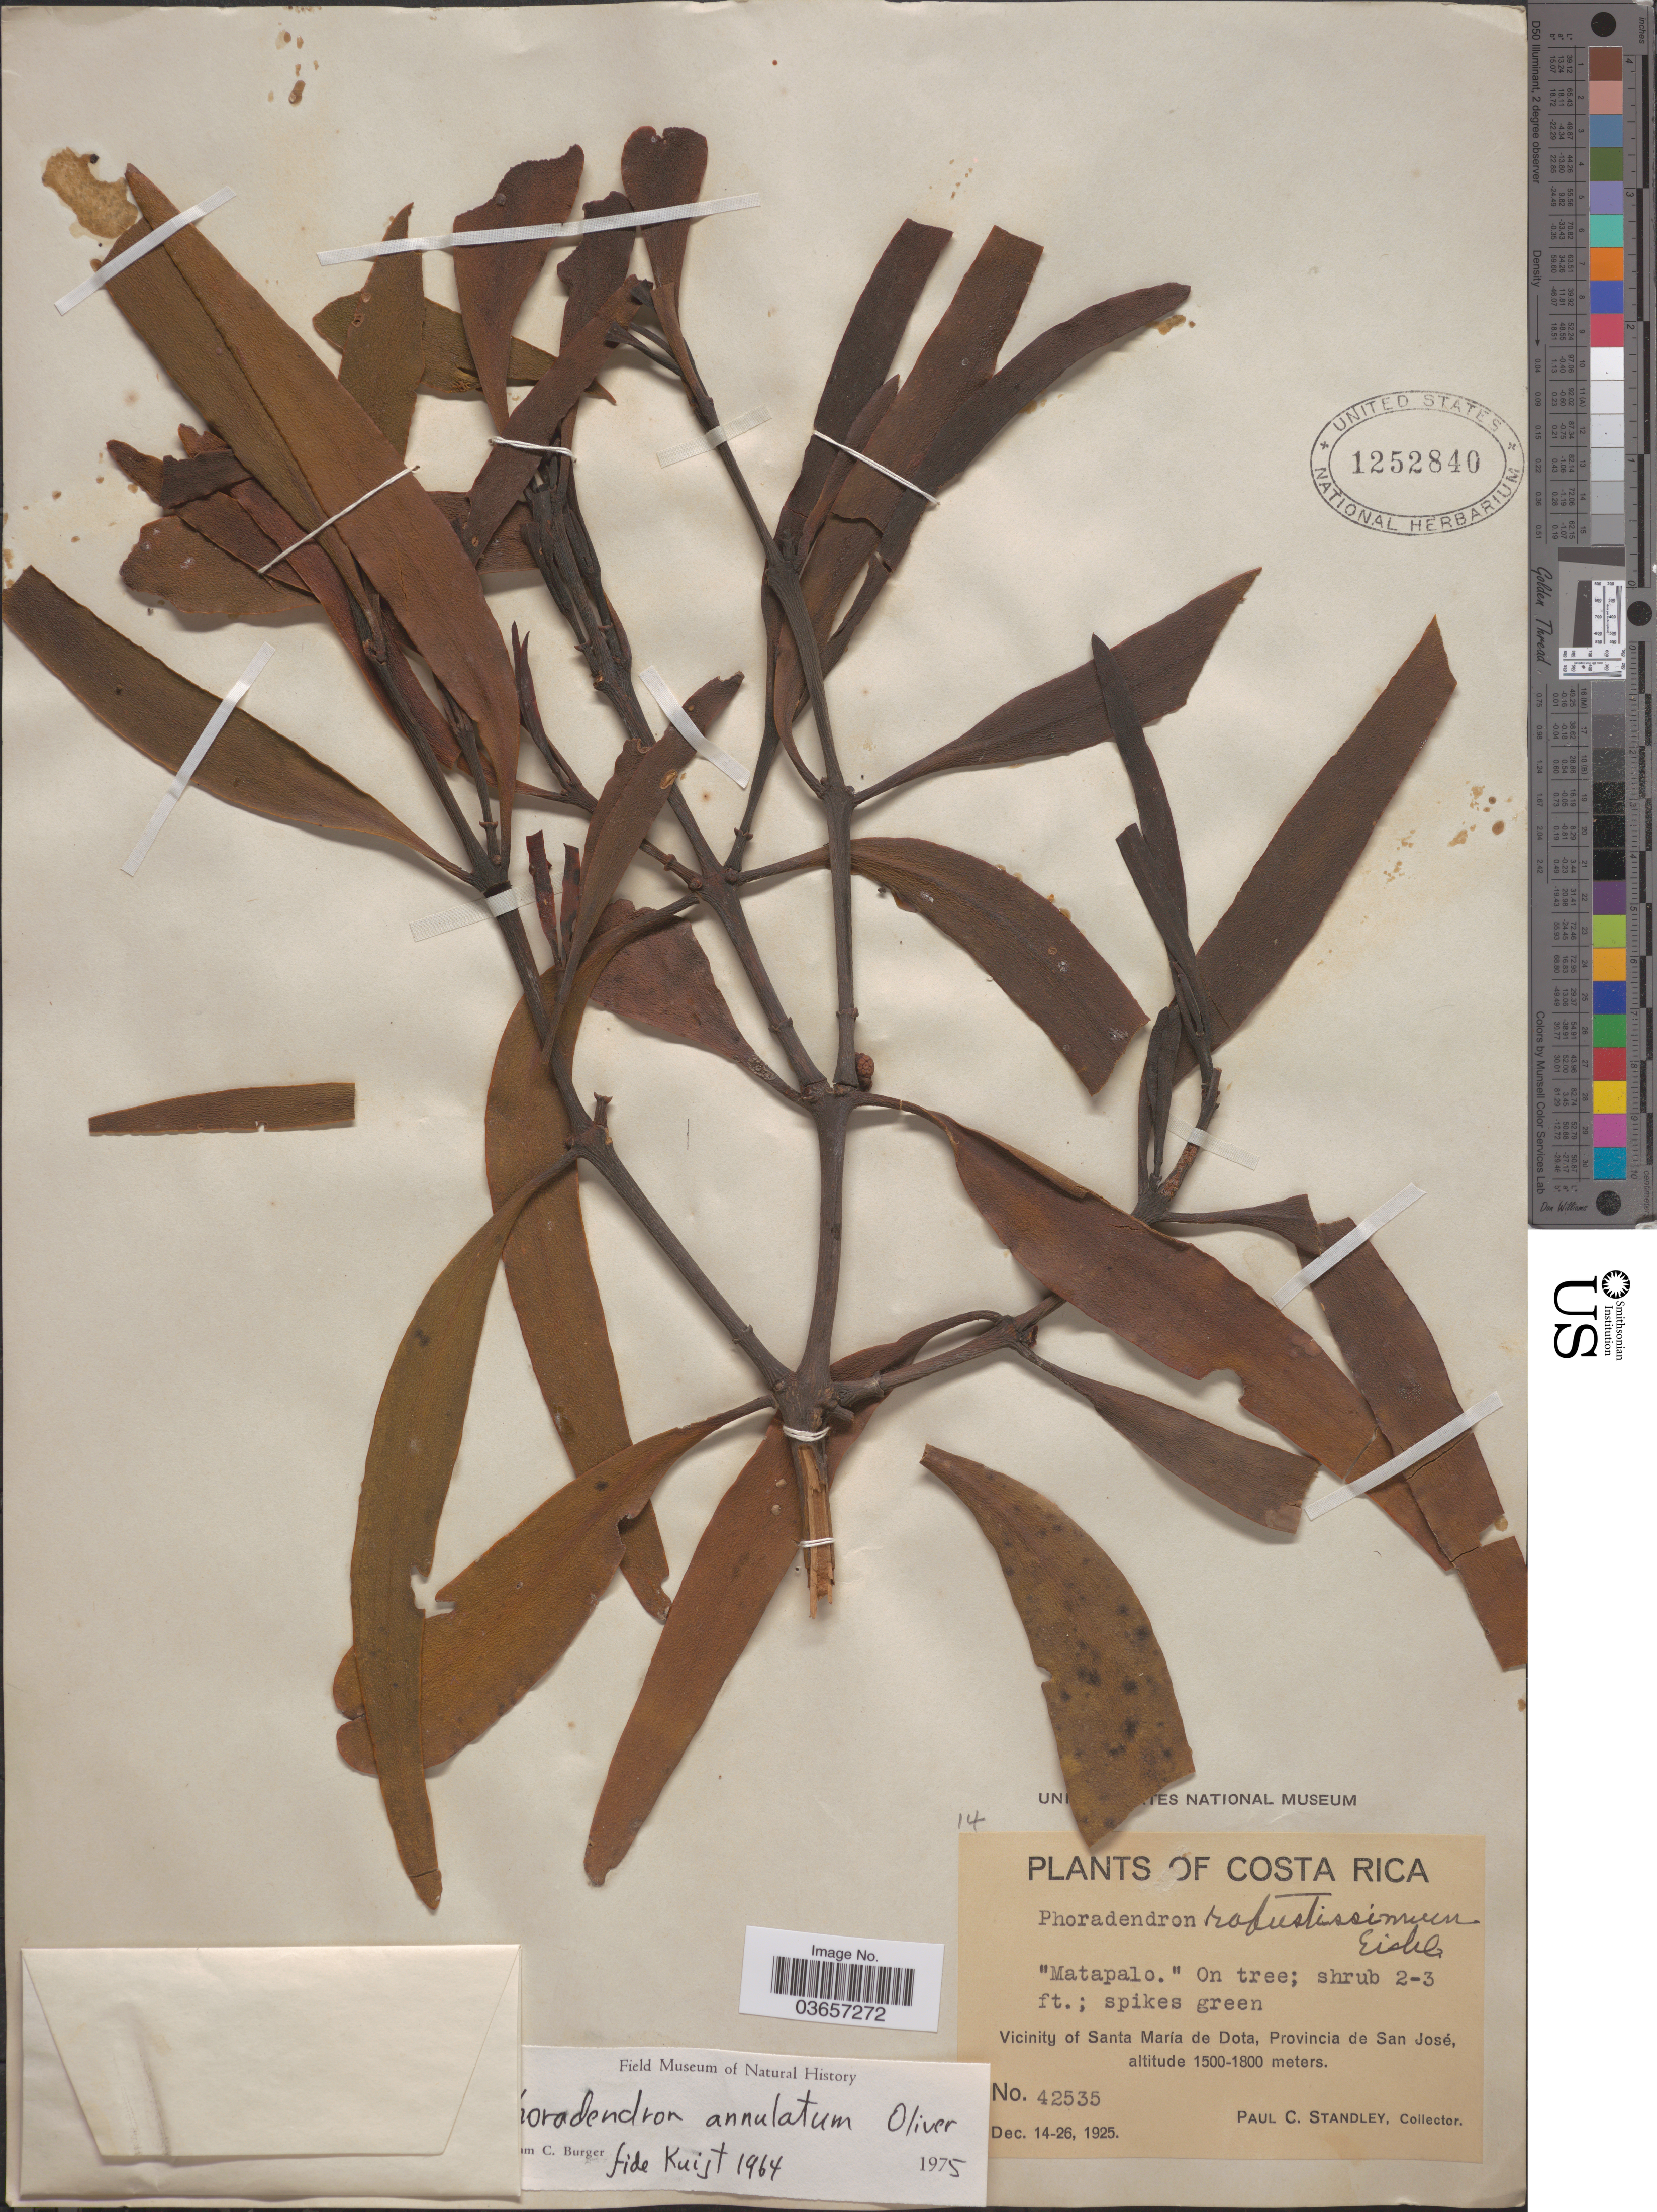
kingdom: Plantae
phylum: Tracheophyta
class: Magnoliopsida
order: Santalales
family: Viscaceae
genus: Phoradendron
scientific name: Phoradendron annulatum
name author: Oliv.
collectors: P. C. Standley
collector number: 42535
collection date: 1925-12-14/1925-12-26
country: Costa Rica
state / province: San José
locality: Vicinity of Santa María de Dota.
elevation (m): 1500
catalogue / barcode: US 1252840